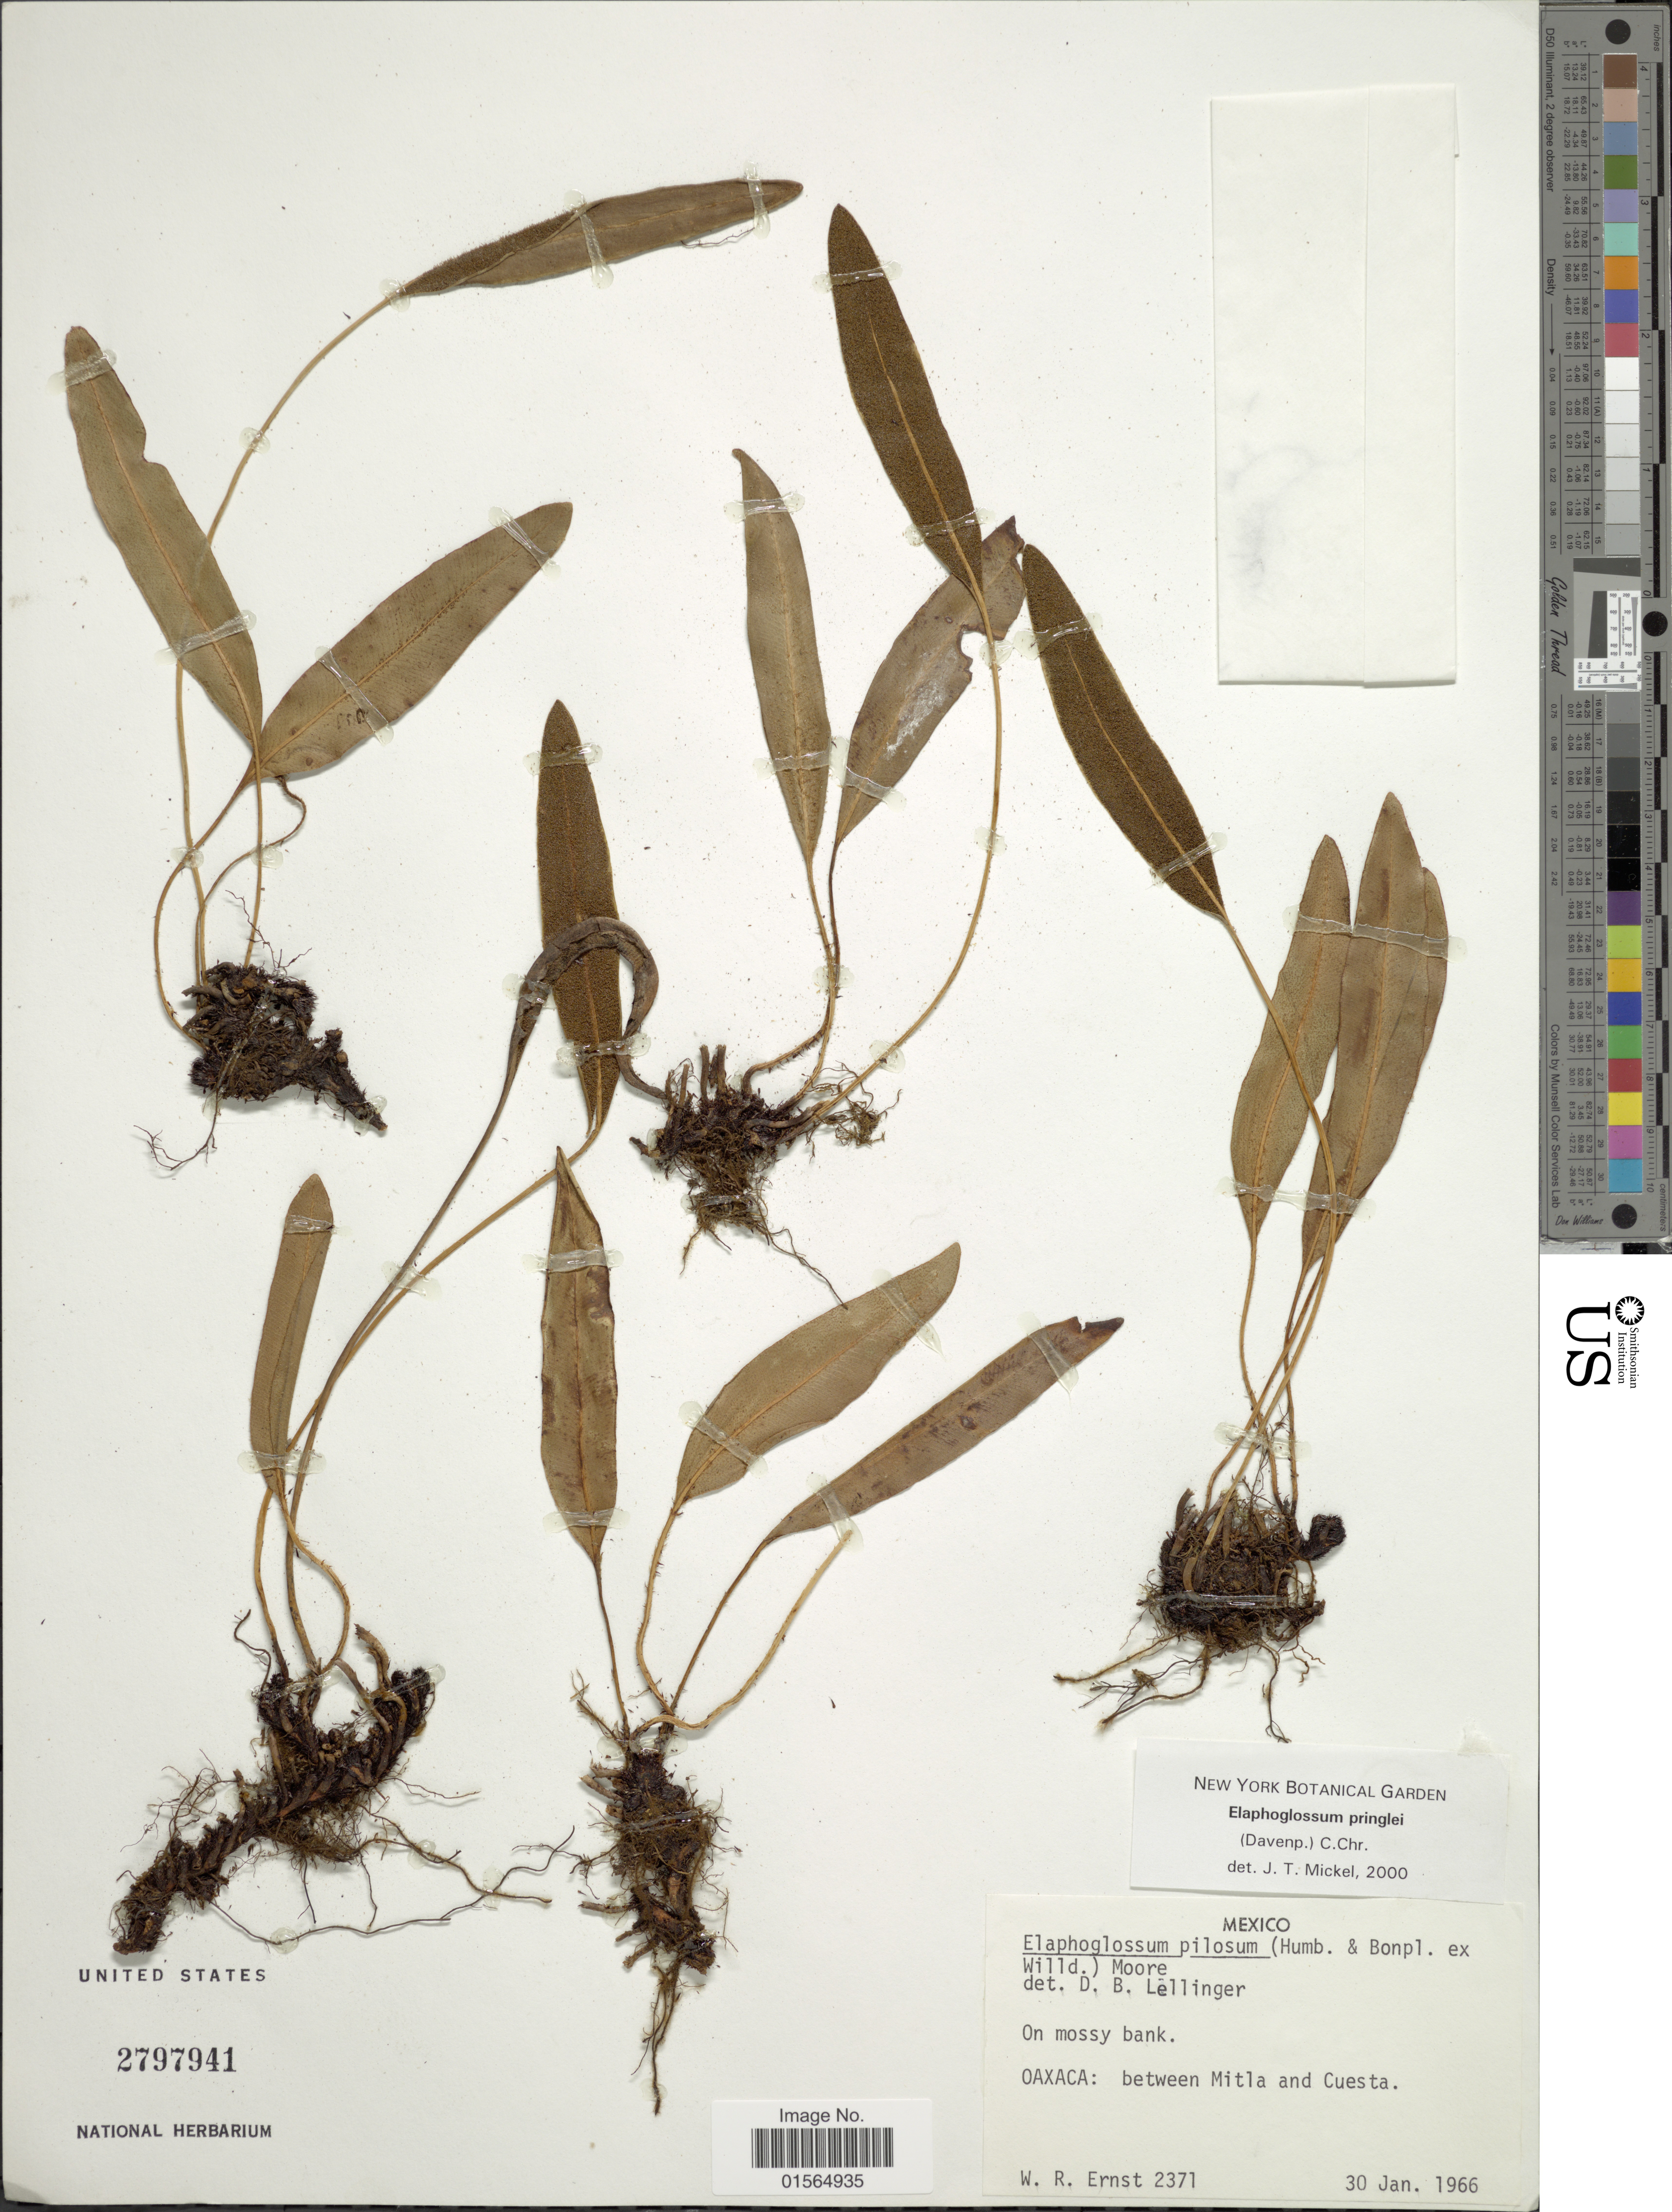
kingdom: Plantae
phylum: Tracheophyta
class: Polypodiopsida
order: Polypodiales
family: Dryopteridaceae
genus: Elaphoglossum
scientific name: Elaphoglossum pringlei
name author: (Davenp.) C. Chr.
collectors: W. R. Ernst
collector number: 2371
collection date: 1966-01-30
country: Mexico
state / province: Oaxaca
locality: Between Mitla and Cuesta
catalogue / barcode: US 2797941